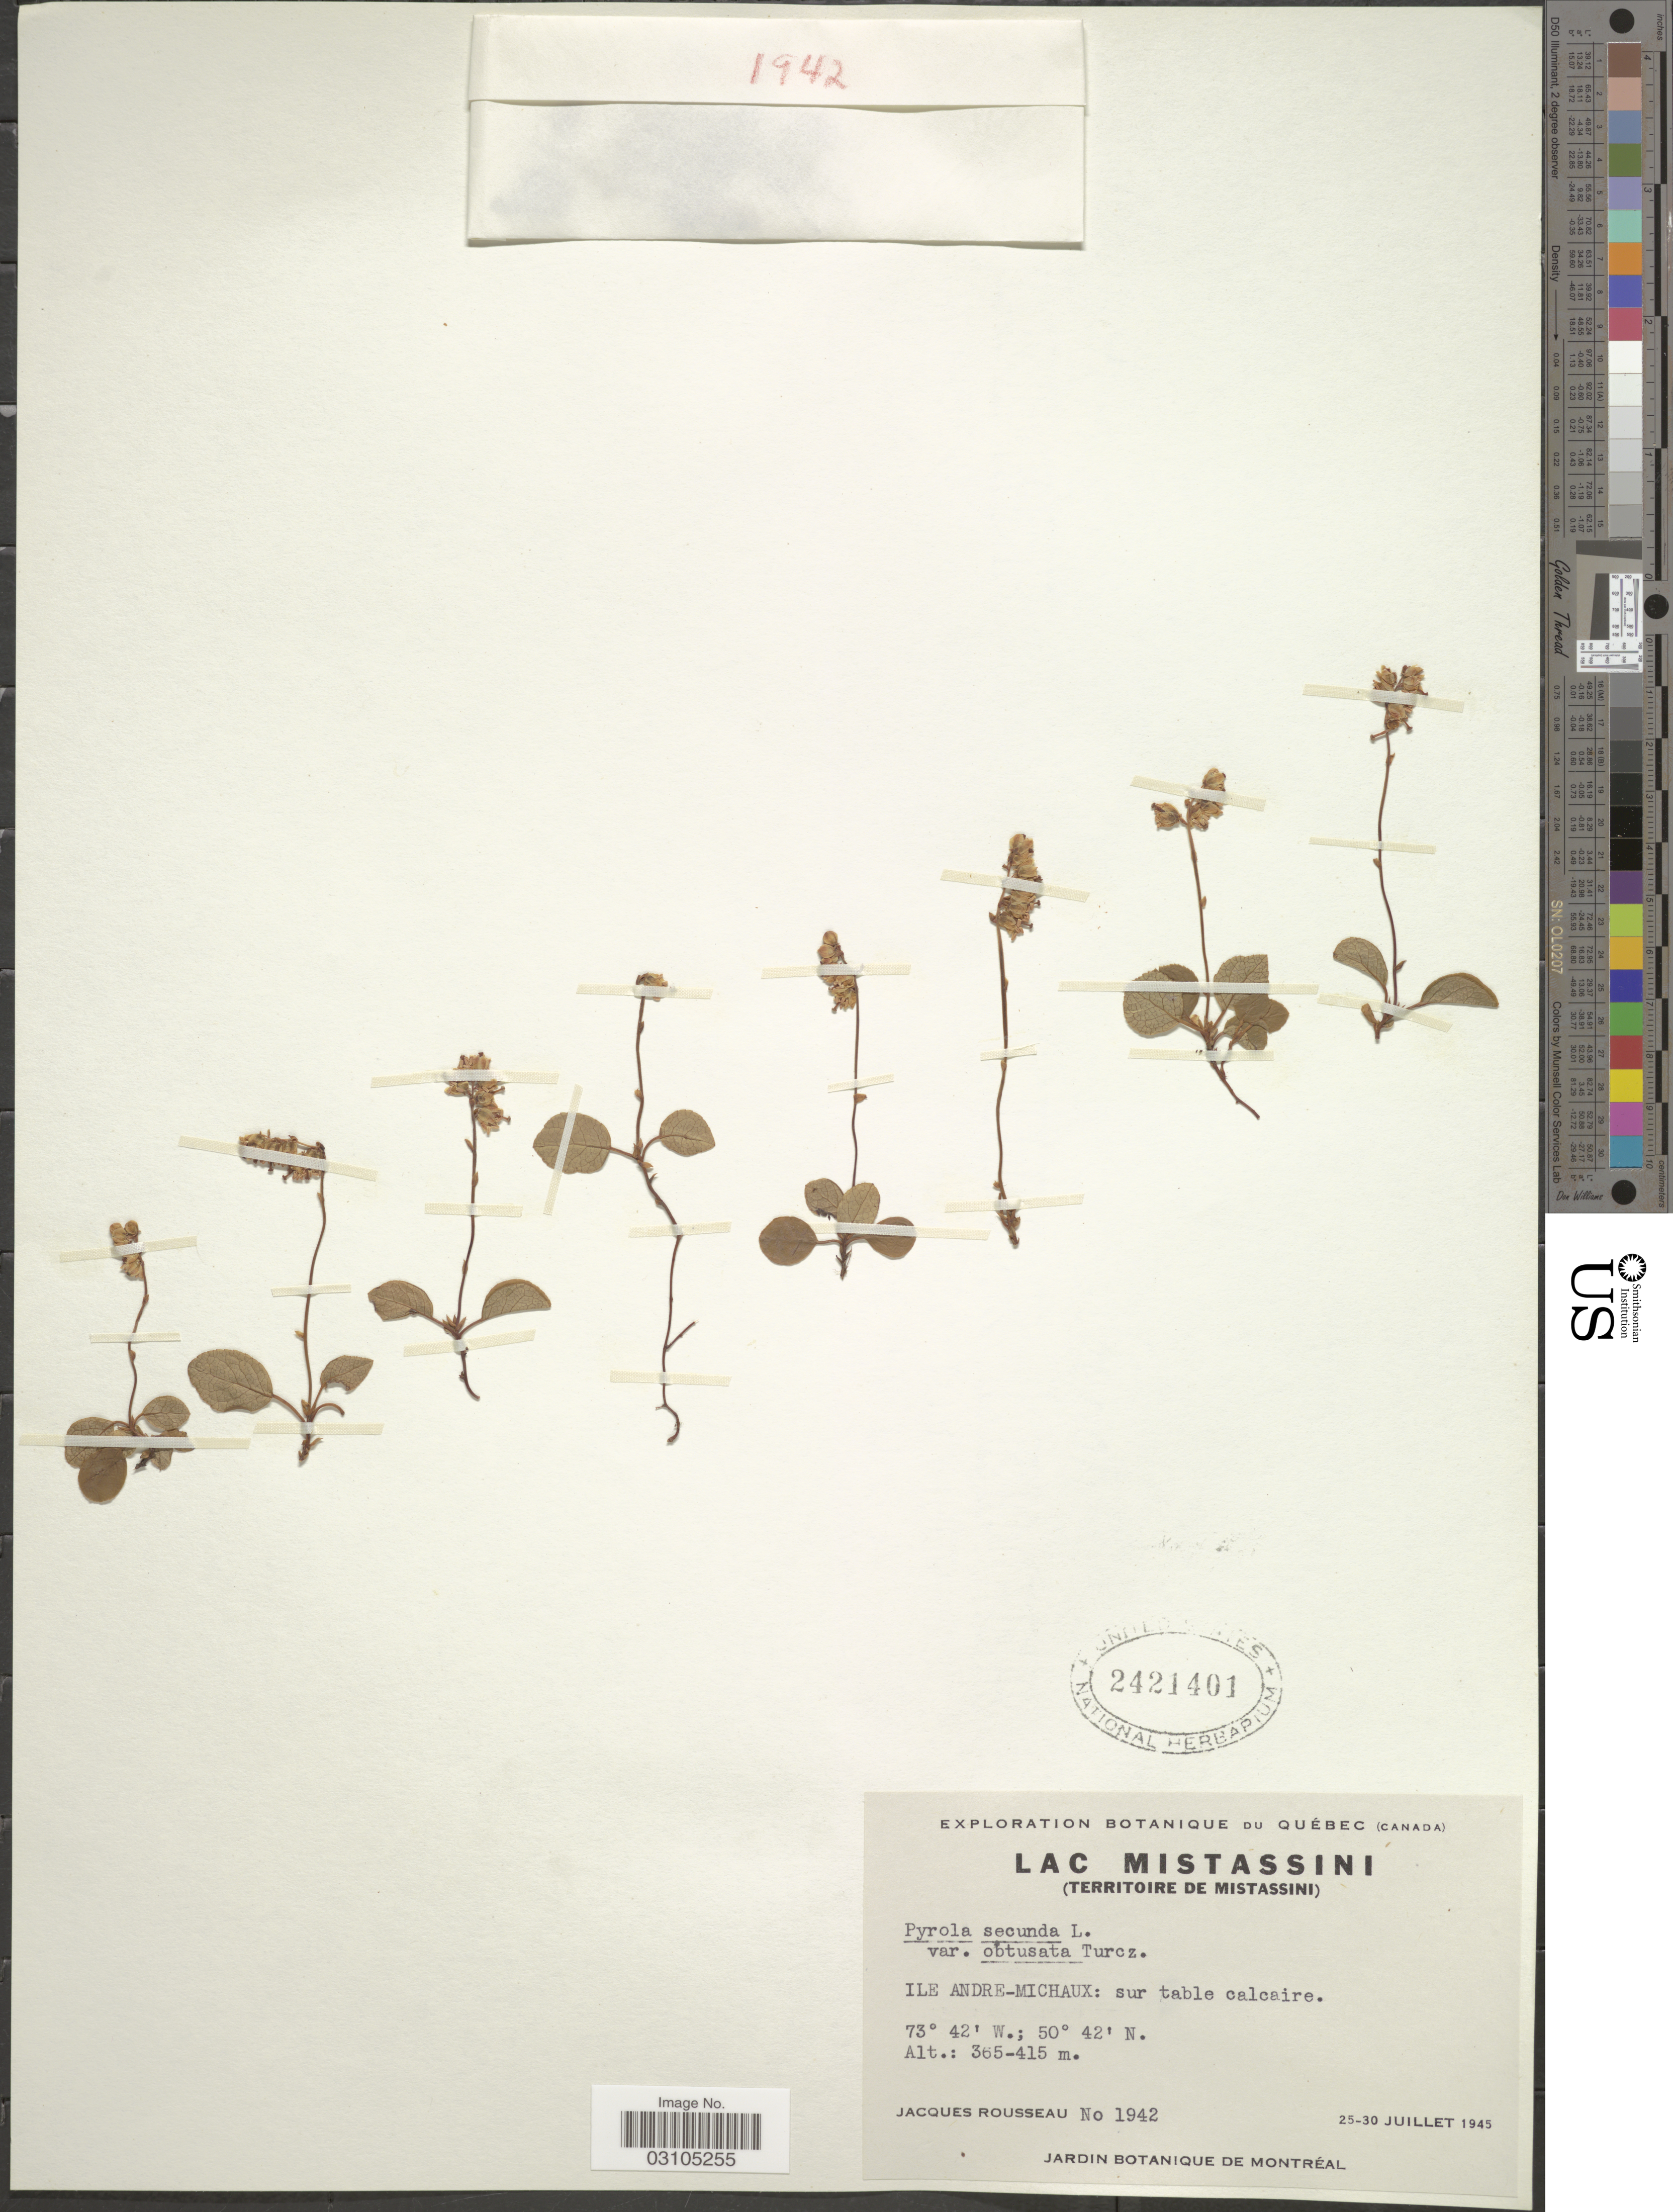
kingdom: Plantae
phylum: Tracheophyta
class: Magnoliopsida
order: Ericales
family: Ericaceae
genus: Orthilia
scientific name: Orthilia secunda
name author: (L.) House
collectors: J. Rousseau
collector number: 1942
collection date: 1945-07-25/1945-07-30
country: Canada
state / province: Quebec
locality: Lac Mistassini. (Territoire de Mistassini). Ile Andre-Michaux.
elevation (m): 365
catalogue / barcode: US 2421401